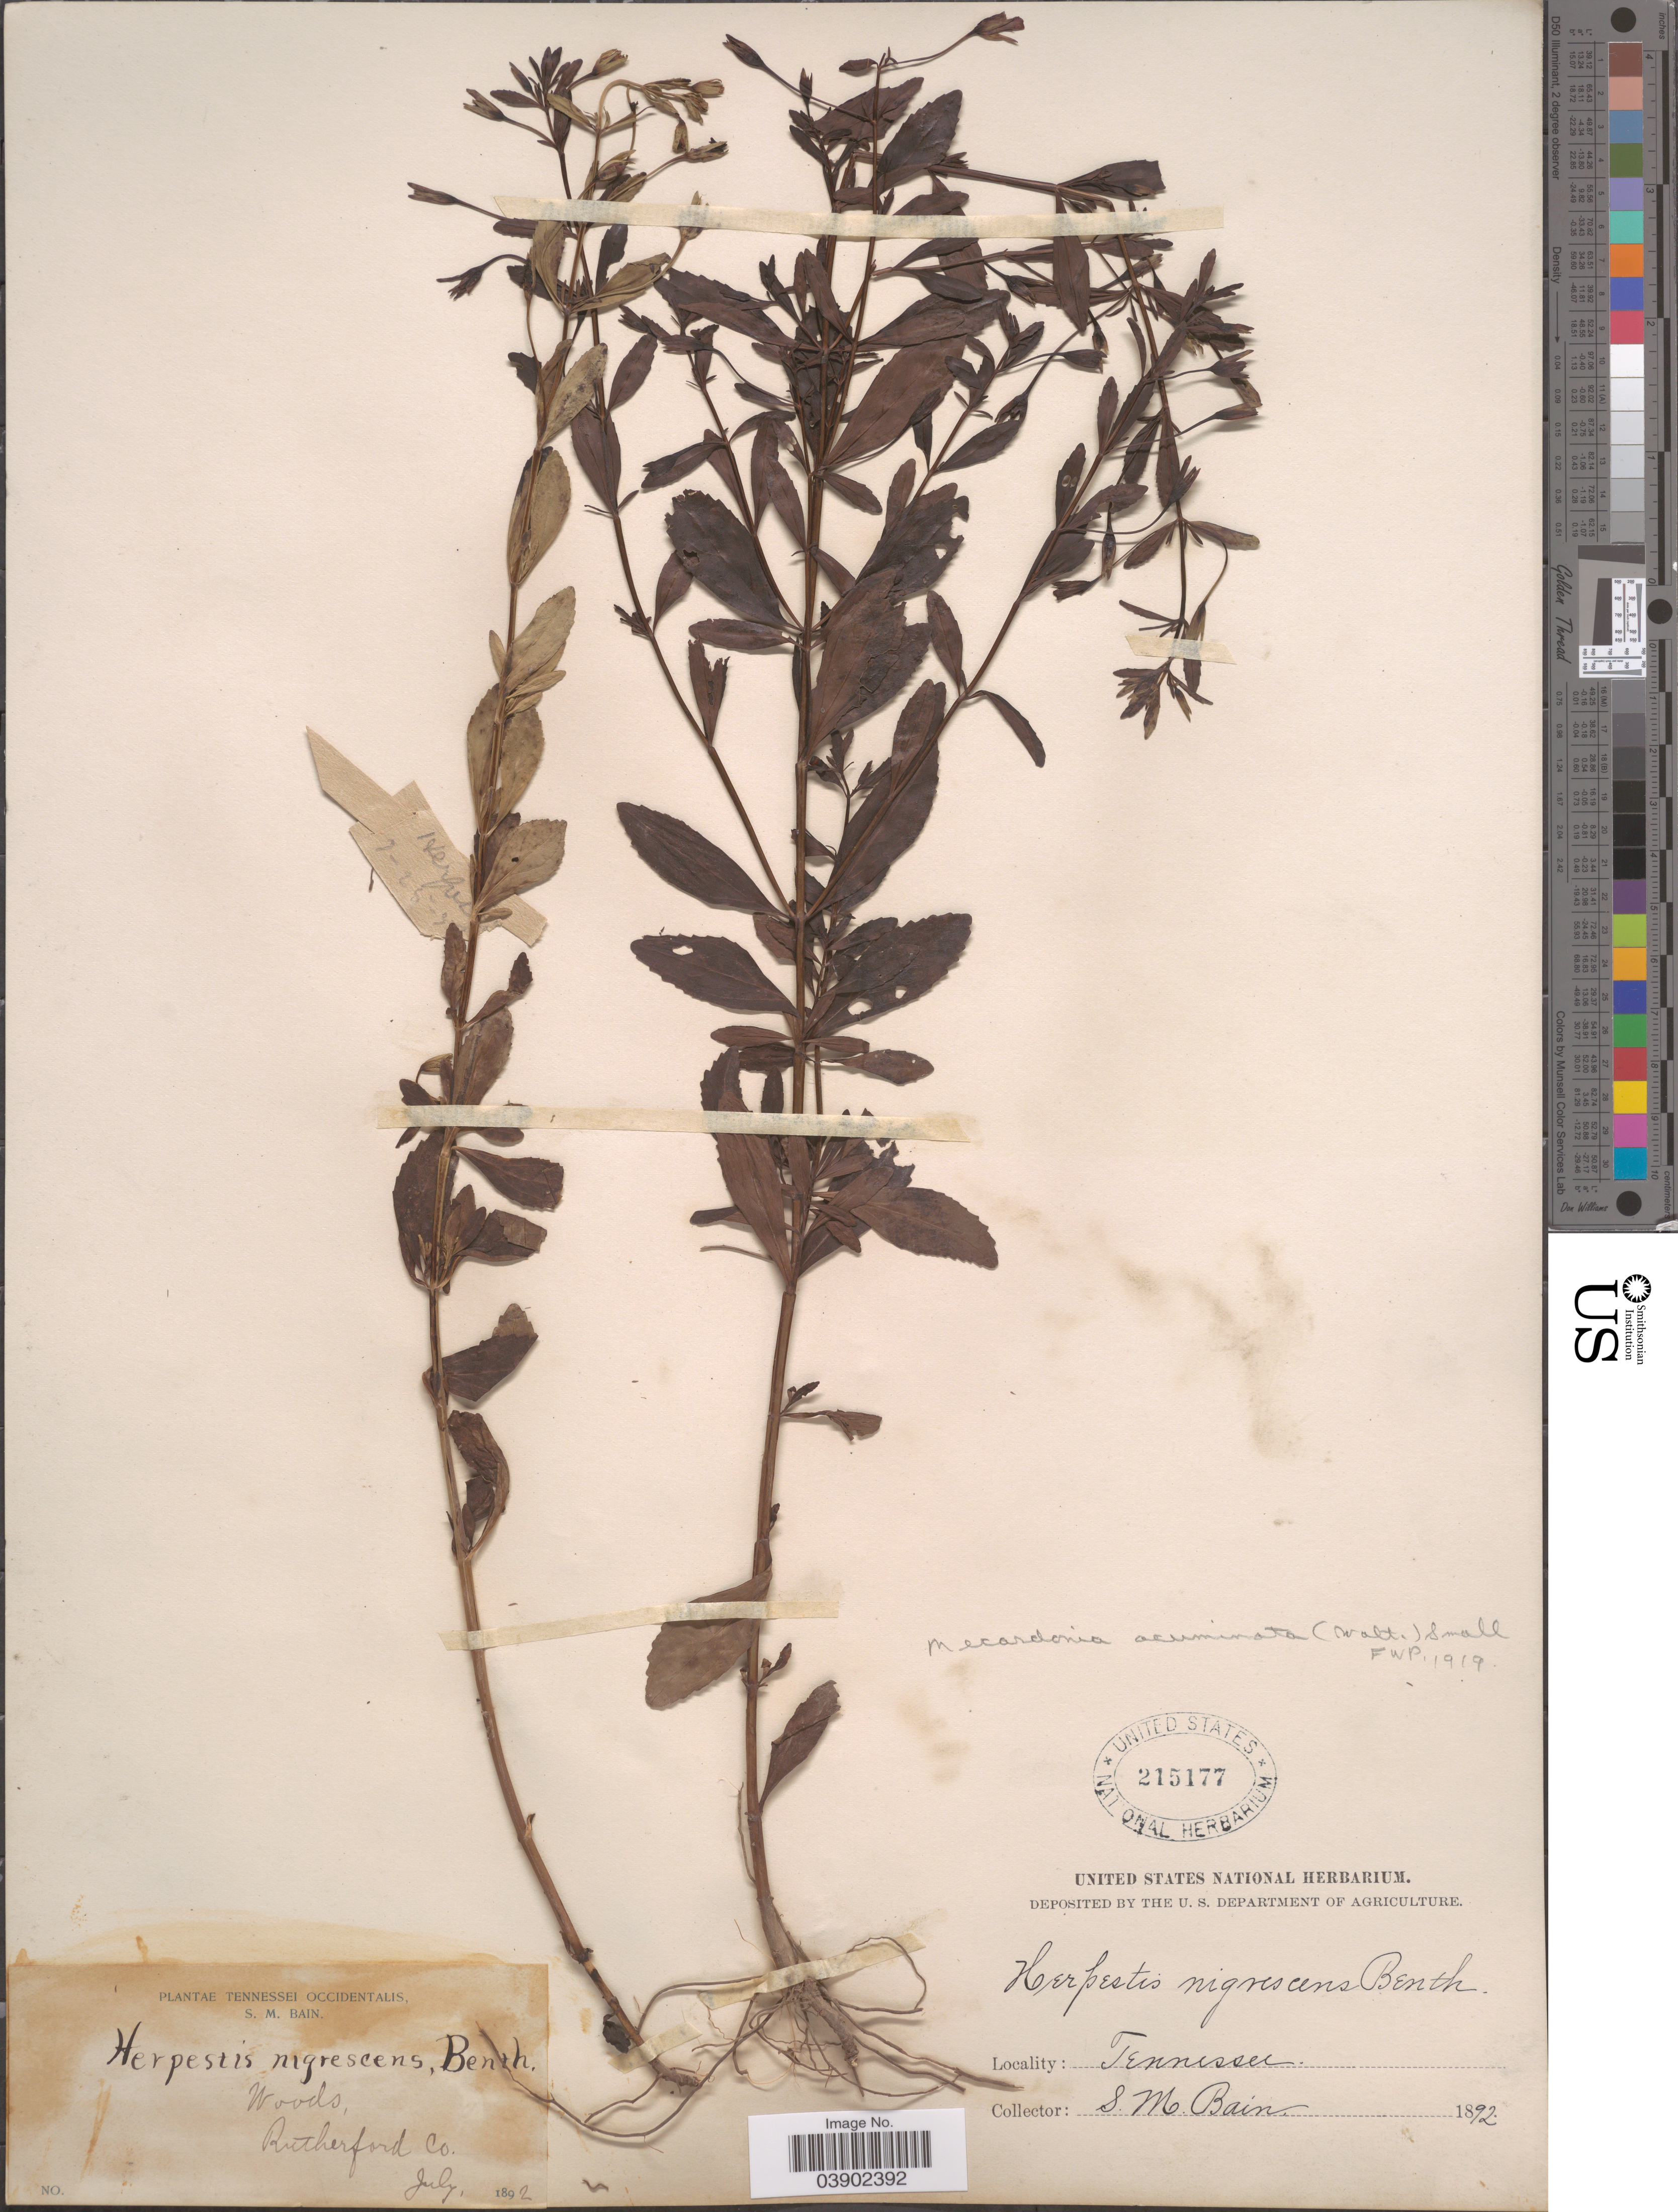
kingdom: Plantae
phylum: Tracheophyta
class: Magnoliopsida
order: Lamiales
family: Plantaginaceae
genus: Mecardonia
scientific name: Mecardonia vandellioides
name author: (Kunth) Pennell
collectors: S. M. Bain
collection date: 1892-07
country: United States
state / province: Tennessee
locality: Tennessei Occidentalis. Rutherford Co.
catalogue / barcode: US 215177